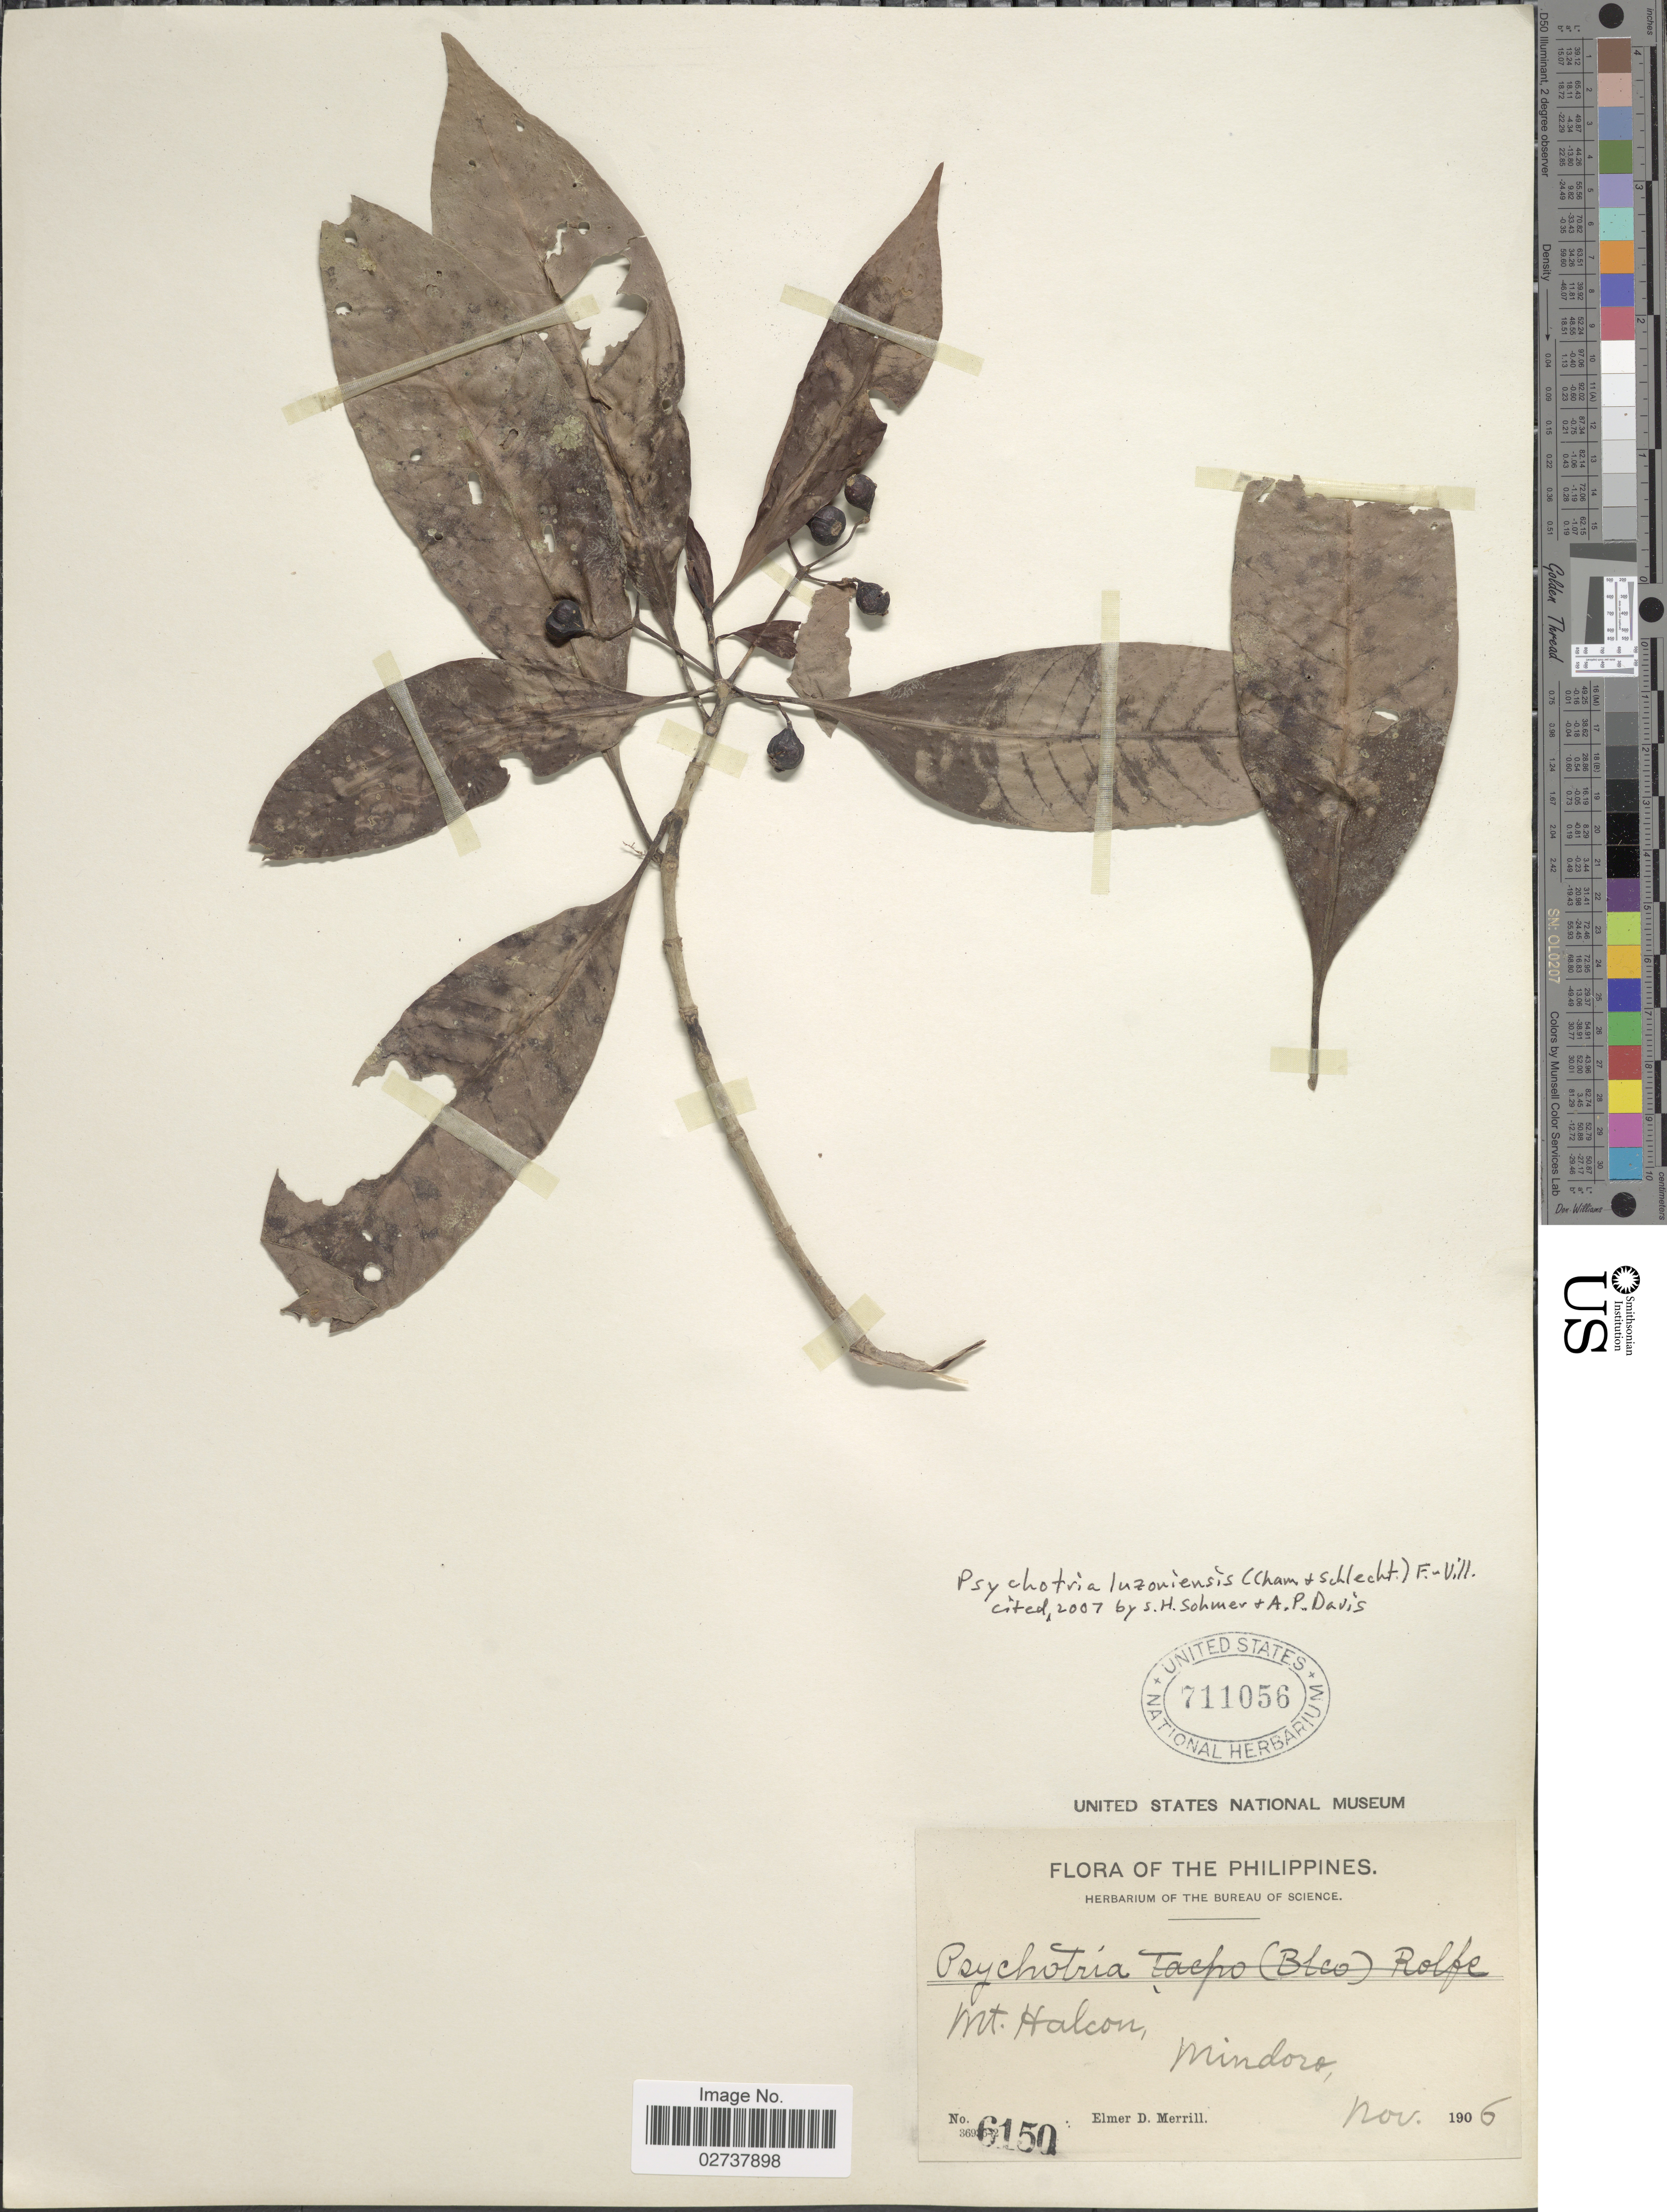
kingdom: Plantae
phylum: Tracheophyta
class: Magnoliopsida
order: Gentianales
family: Rubiaceae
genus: Psychotria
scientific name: Psychotria luzoniensis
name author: (Cham. & Schltdl.) Fern.-Vill.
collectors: E. D. Merrill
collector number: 6150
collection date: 1905-11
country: Philippines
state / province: Mimaropa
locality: Mt. Halcon, Mincoro.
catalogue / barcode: US 711056